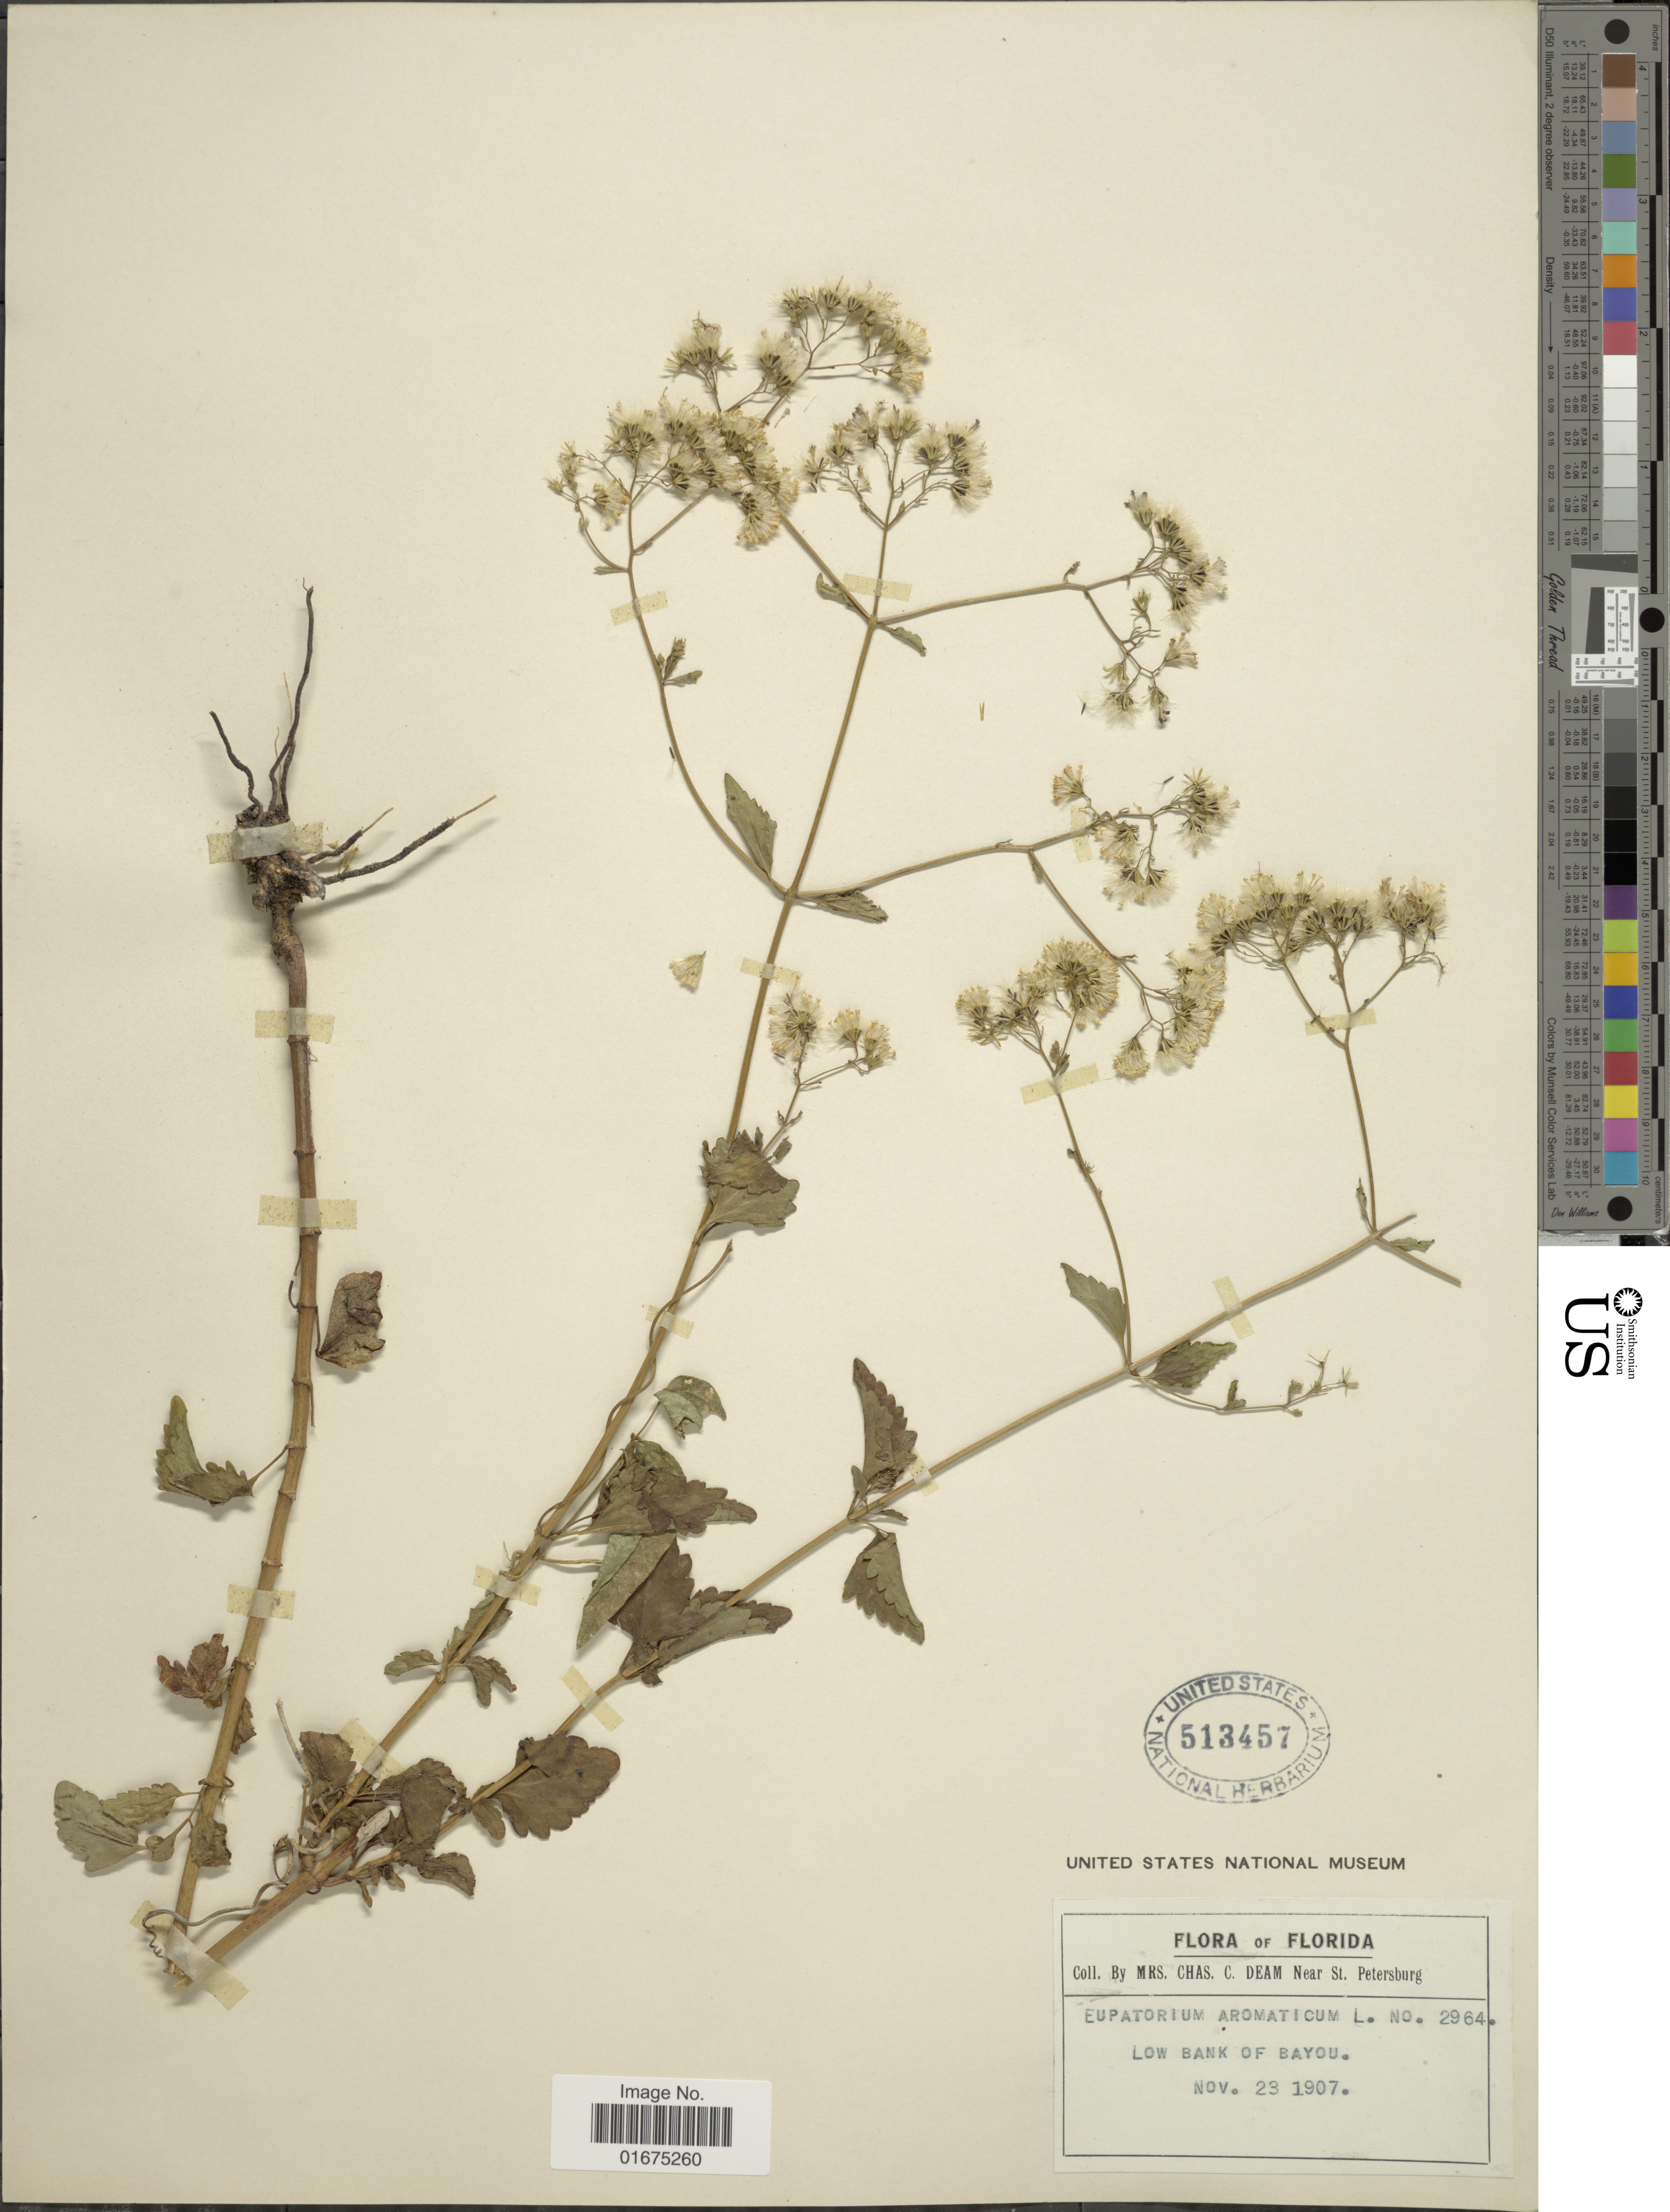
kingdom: Plantae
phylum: Tracheophyta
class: Magnoliopsida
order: Asterales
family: Asteraceae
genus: Ageratina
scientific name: Ageratina aromatica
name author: (L.) Spach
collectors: S. A. Deam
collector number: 2964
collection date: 1907-11-23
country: United States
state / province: Florida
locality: Low bank of Bayou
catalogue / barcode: US 513457